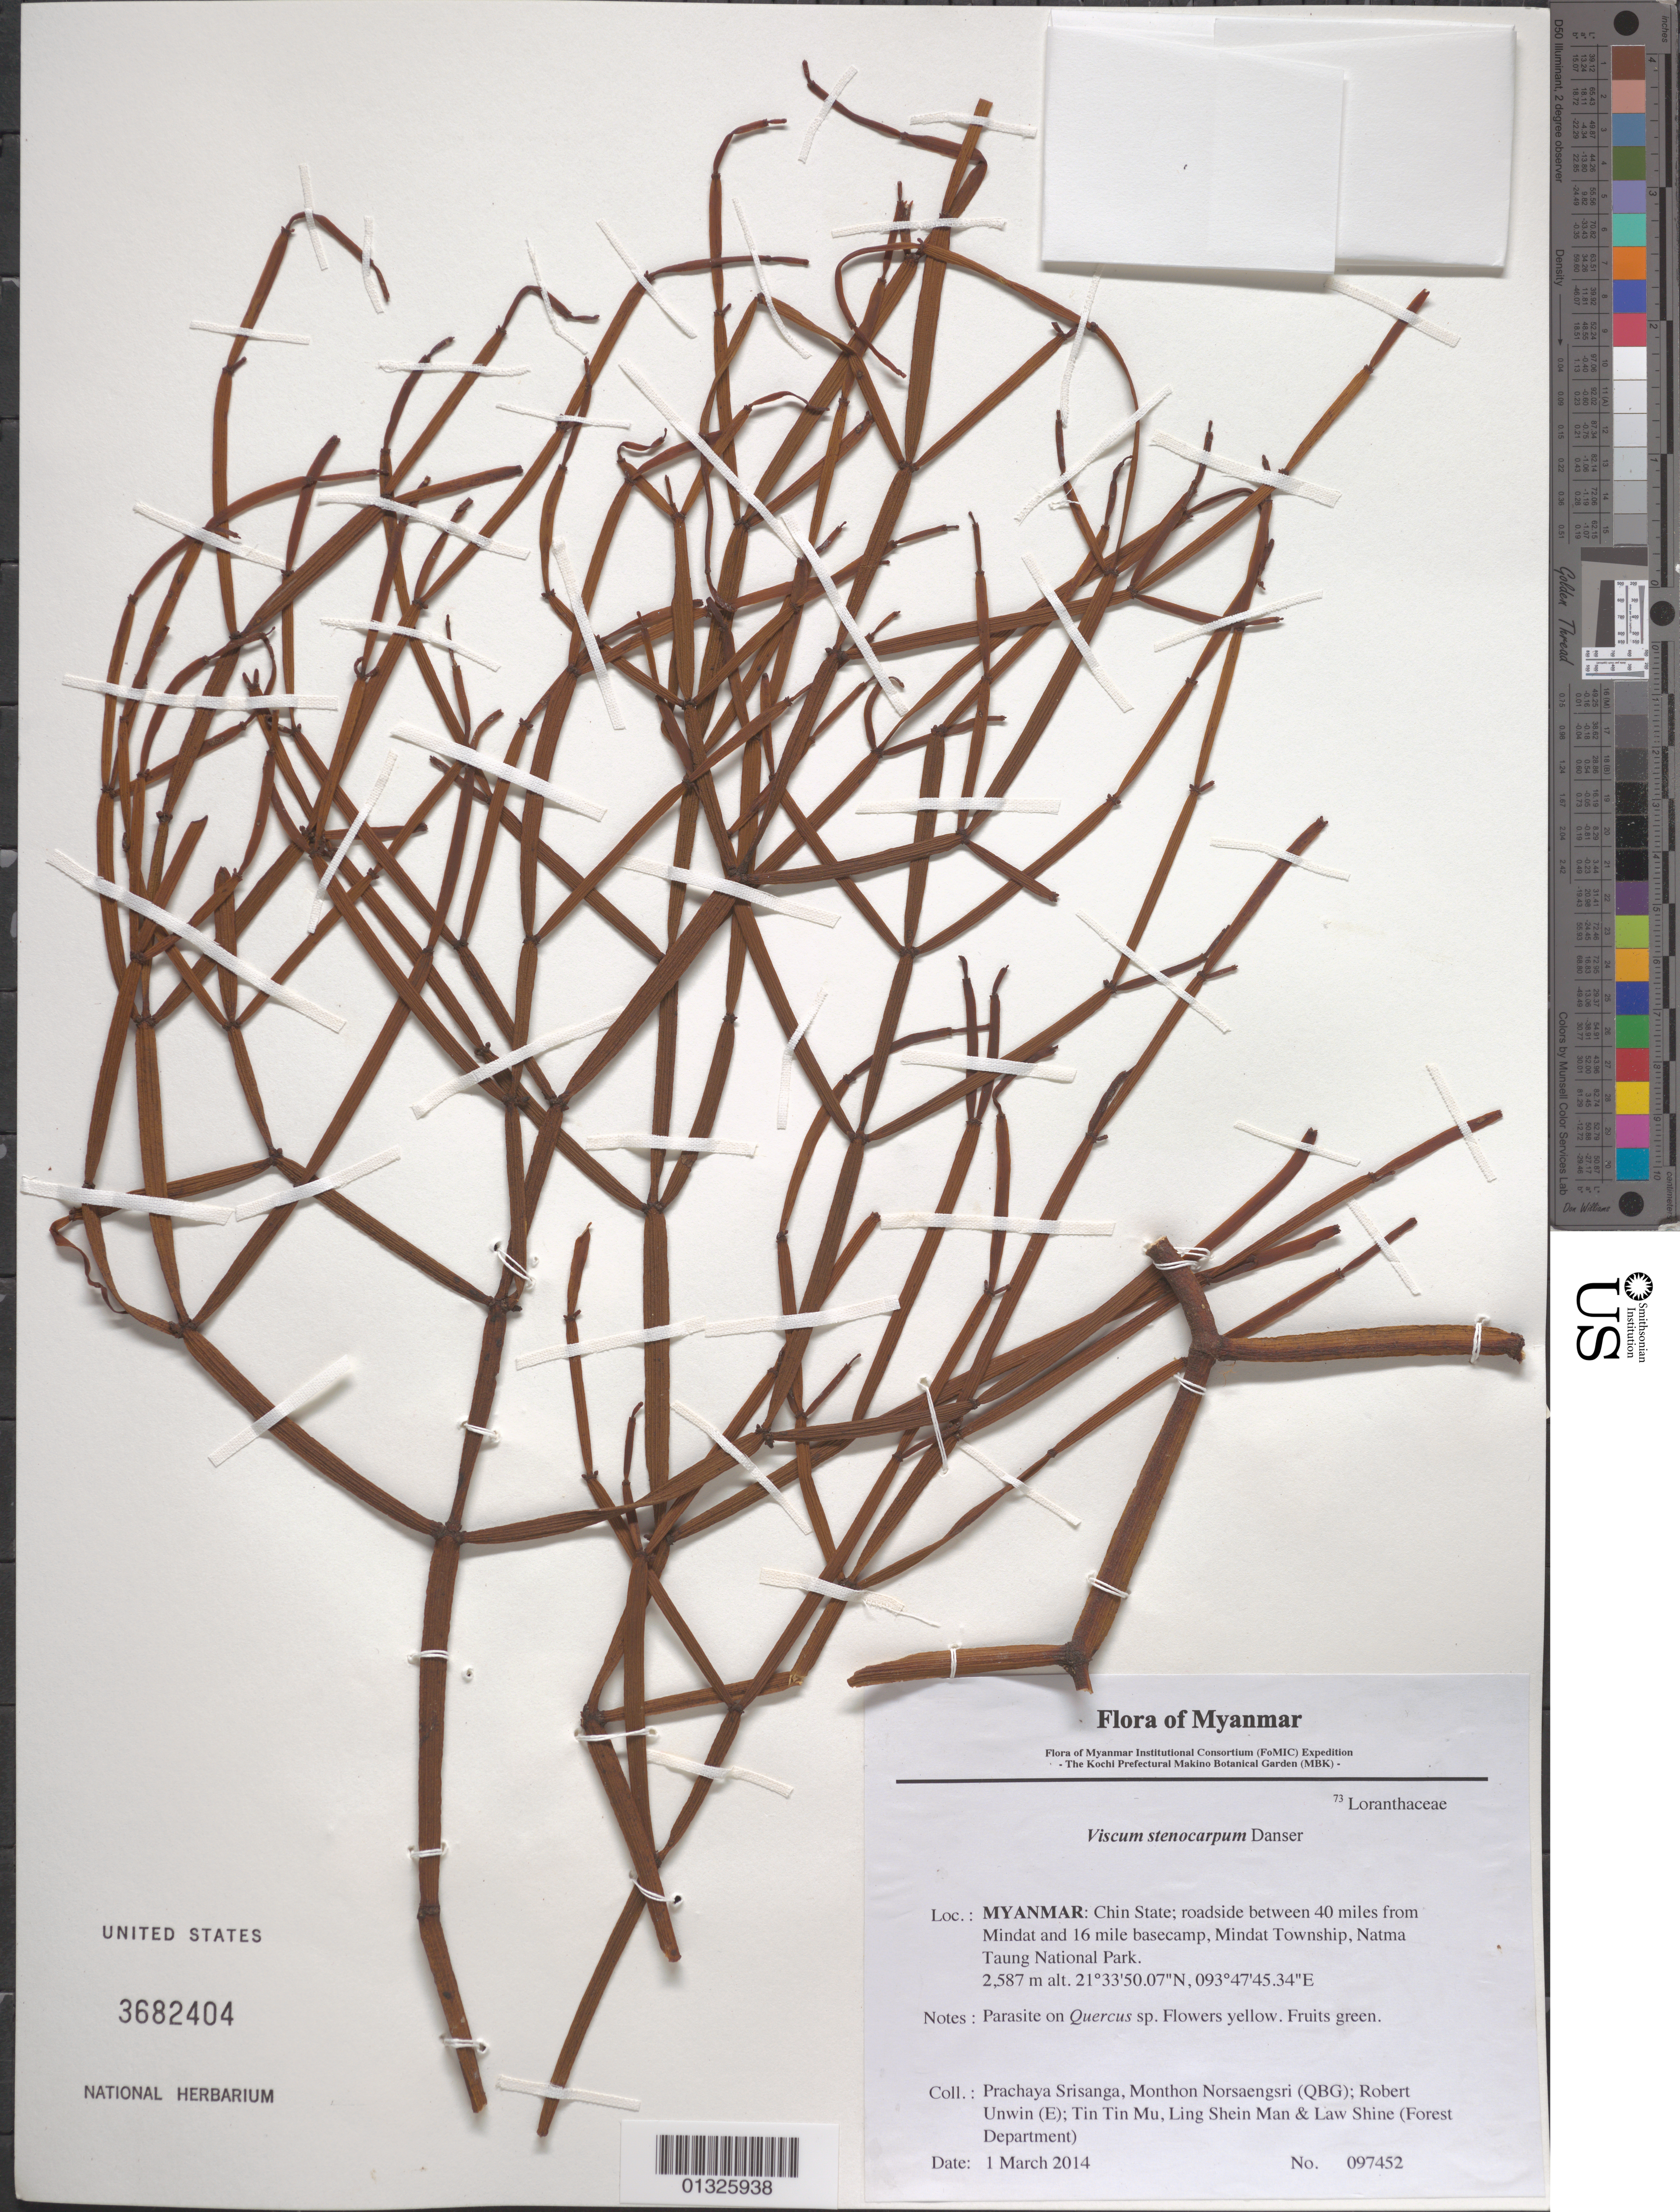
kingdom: Plantae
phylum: Tracheophyta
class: Magnoliopsida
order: Santalales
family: Viscaceae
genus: Viscum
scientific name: Viscum stenocarpum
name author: Danser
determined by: Fujikawa, Kazumi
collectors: P. Srisanga, M. Norsaengsri, R. Unwin, Tin Tin Mu, Ling Shein Man & L. Shine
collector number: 97452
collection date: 2014-03-01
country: Myanmar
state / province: Chin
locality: Roadside between 40 miles from Mindat and 16 mile basecamp, Mindat Township, Natma Taung National Park.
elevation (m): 2587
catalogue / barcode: US 3682404